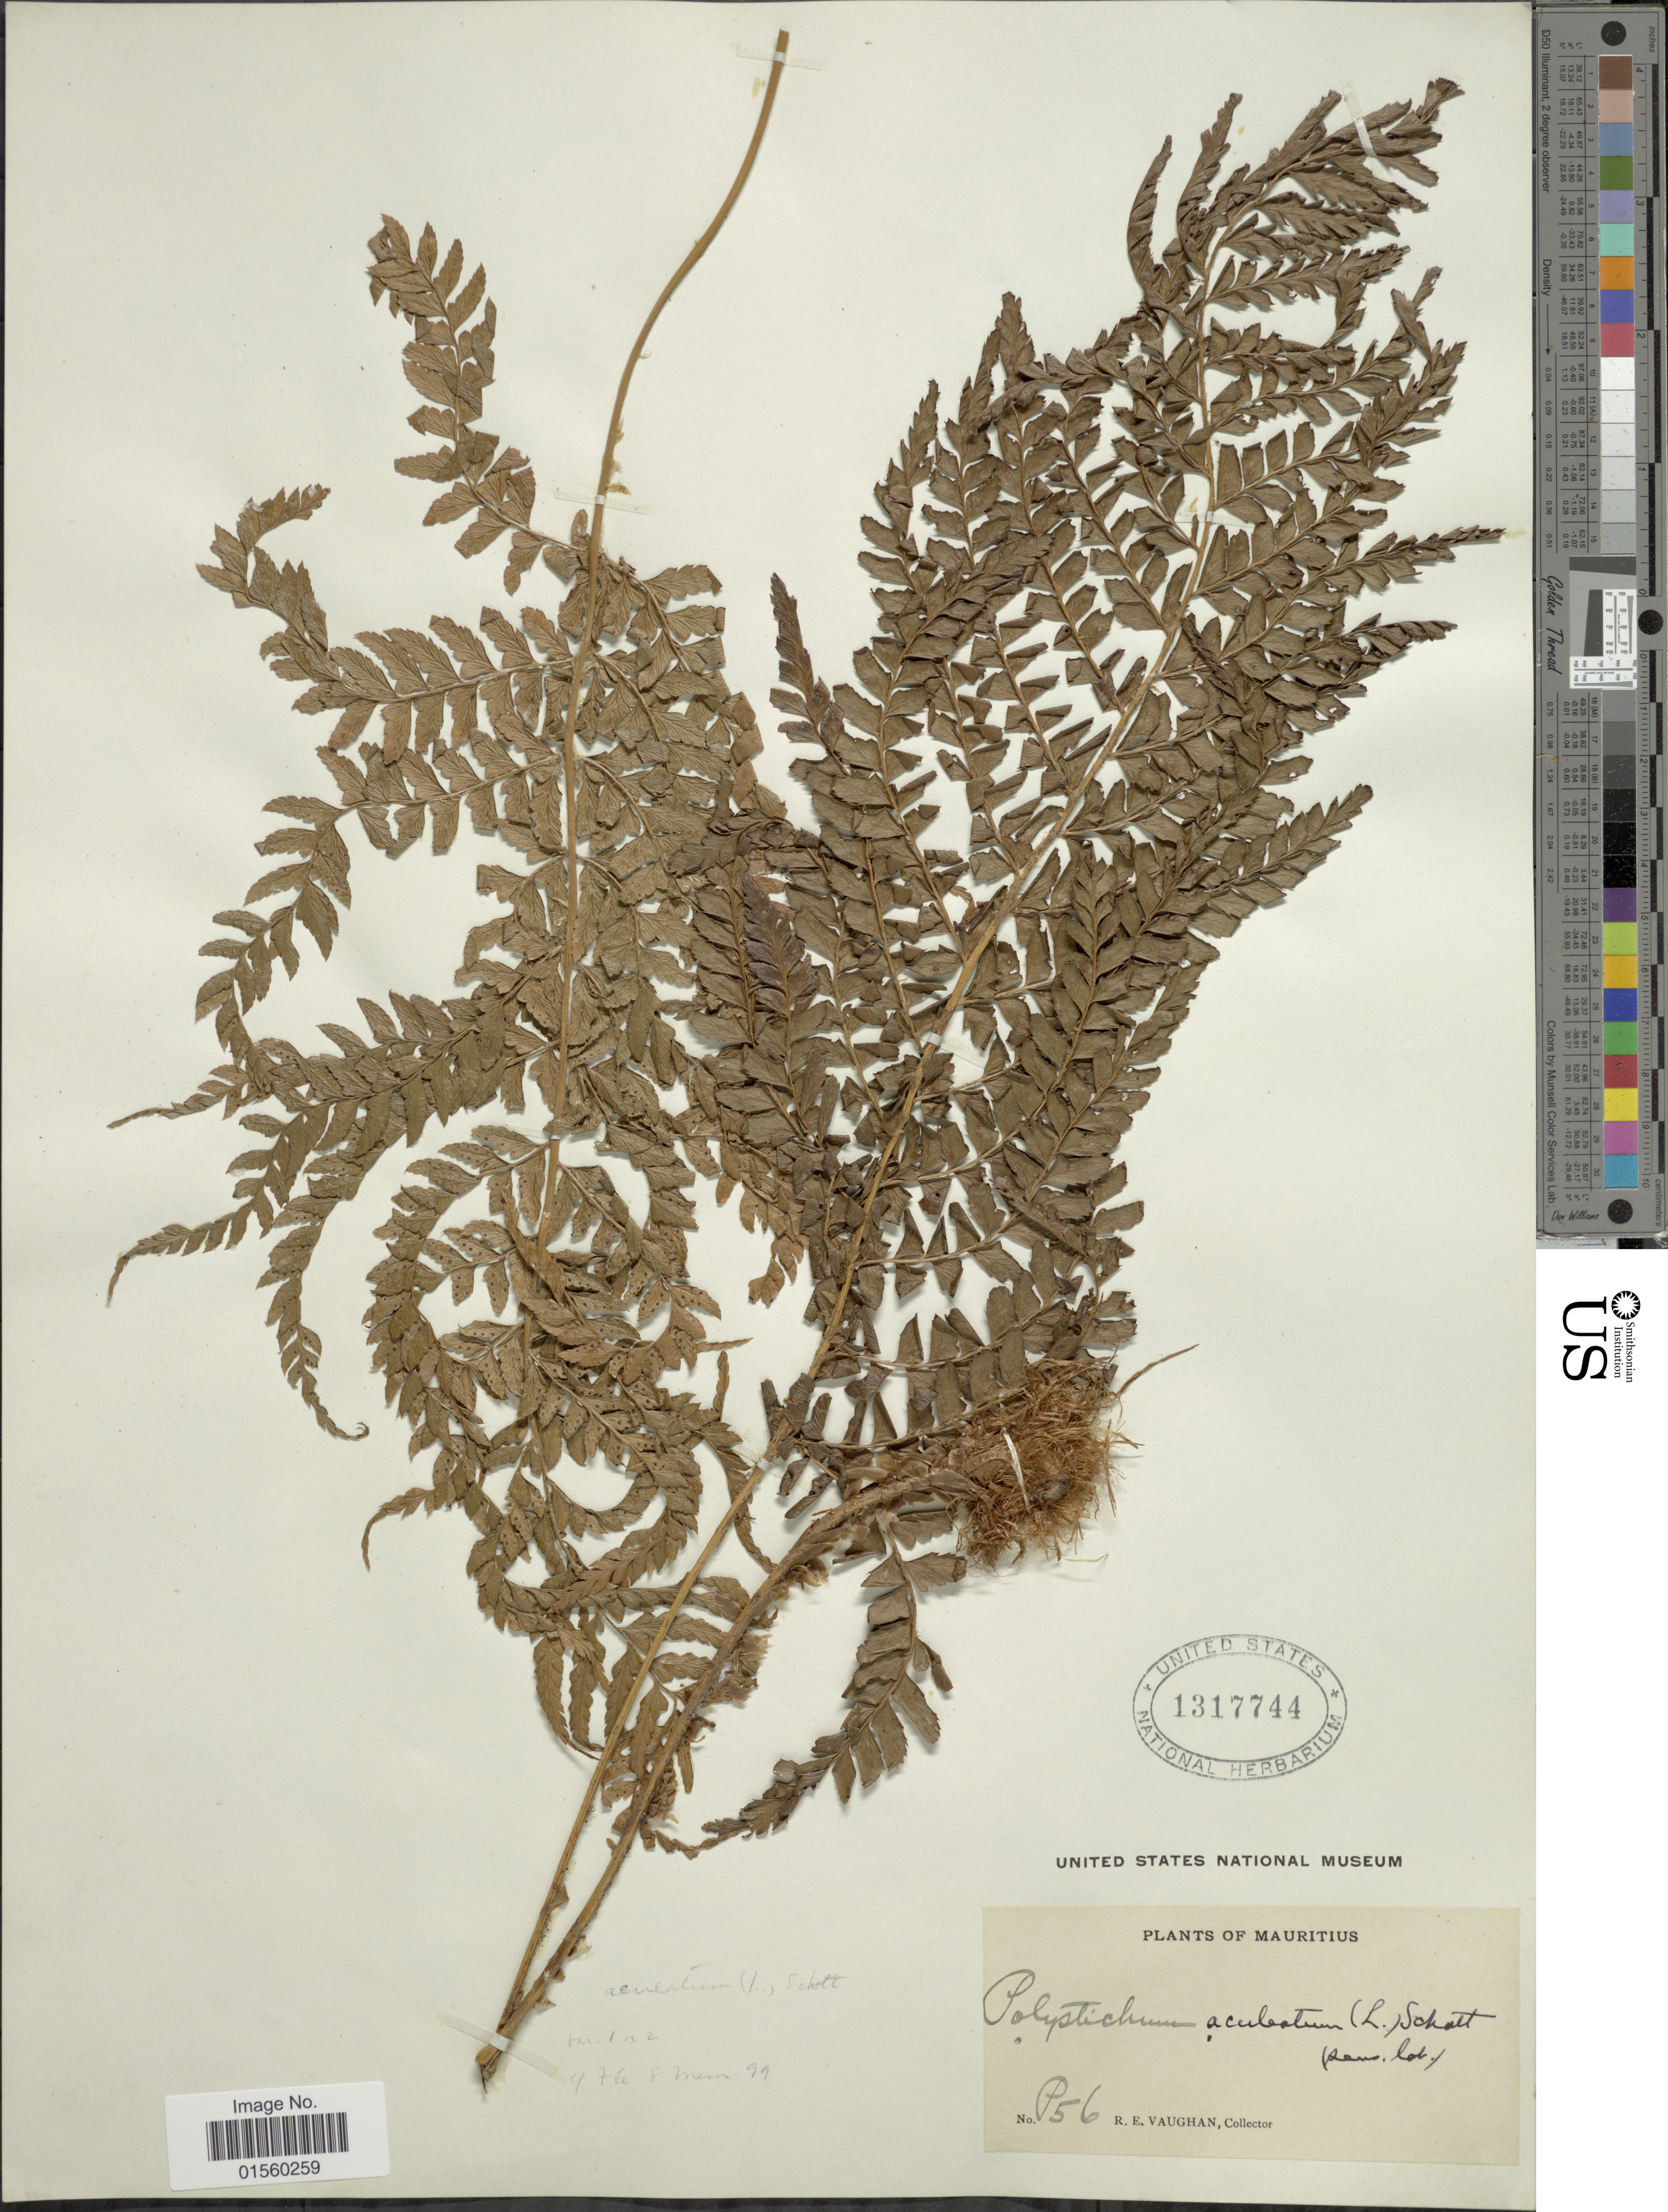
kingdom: Plantae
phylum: Tracheophyta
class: Polypodiopsida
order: Polypodiales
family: Dryopteridaceae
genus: Polystichum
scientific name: Polystichum setiferum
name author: (Forssk.) Moore ex Woynar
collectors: R. Vaughan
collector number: P56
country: Mauritius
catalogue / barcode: US 1317744